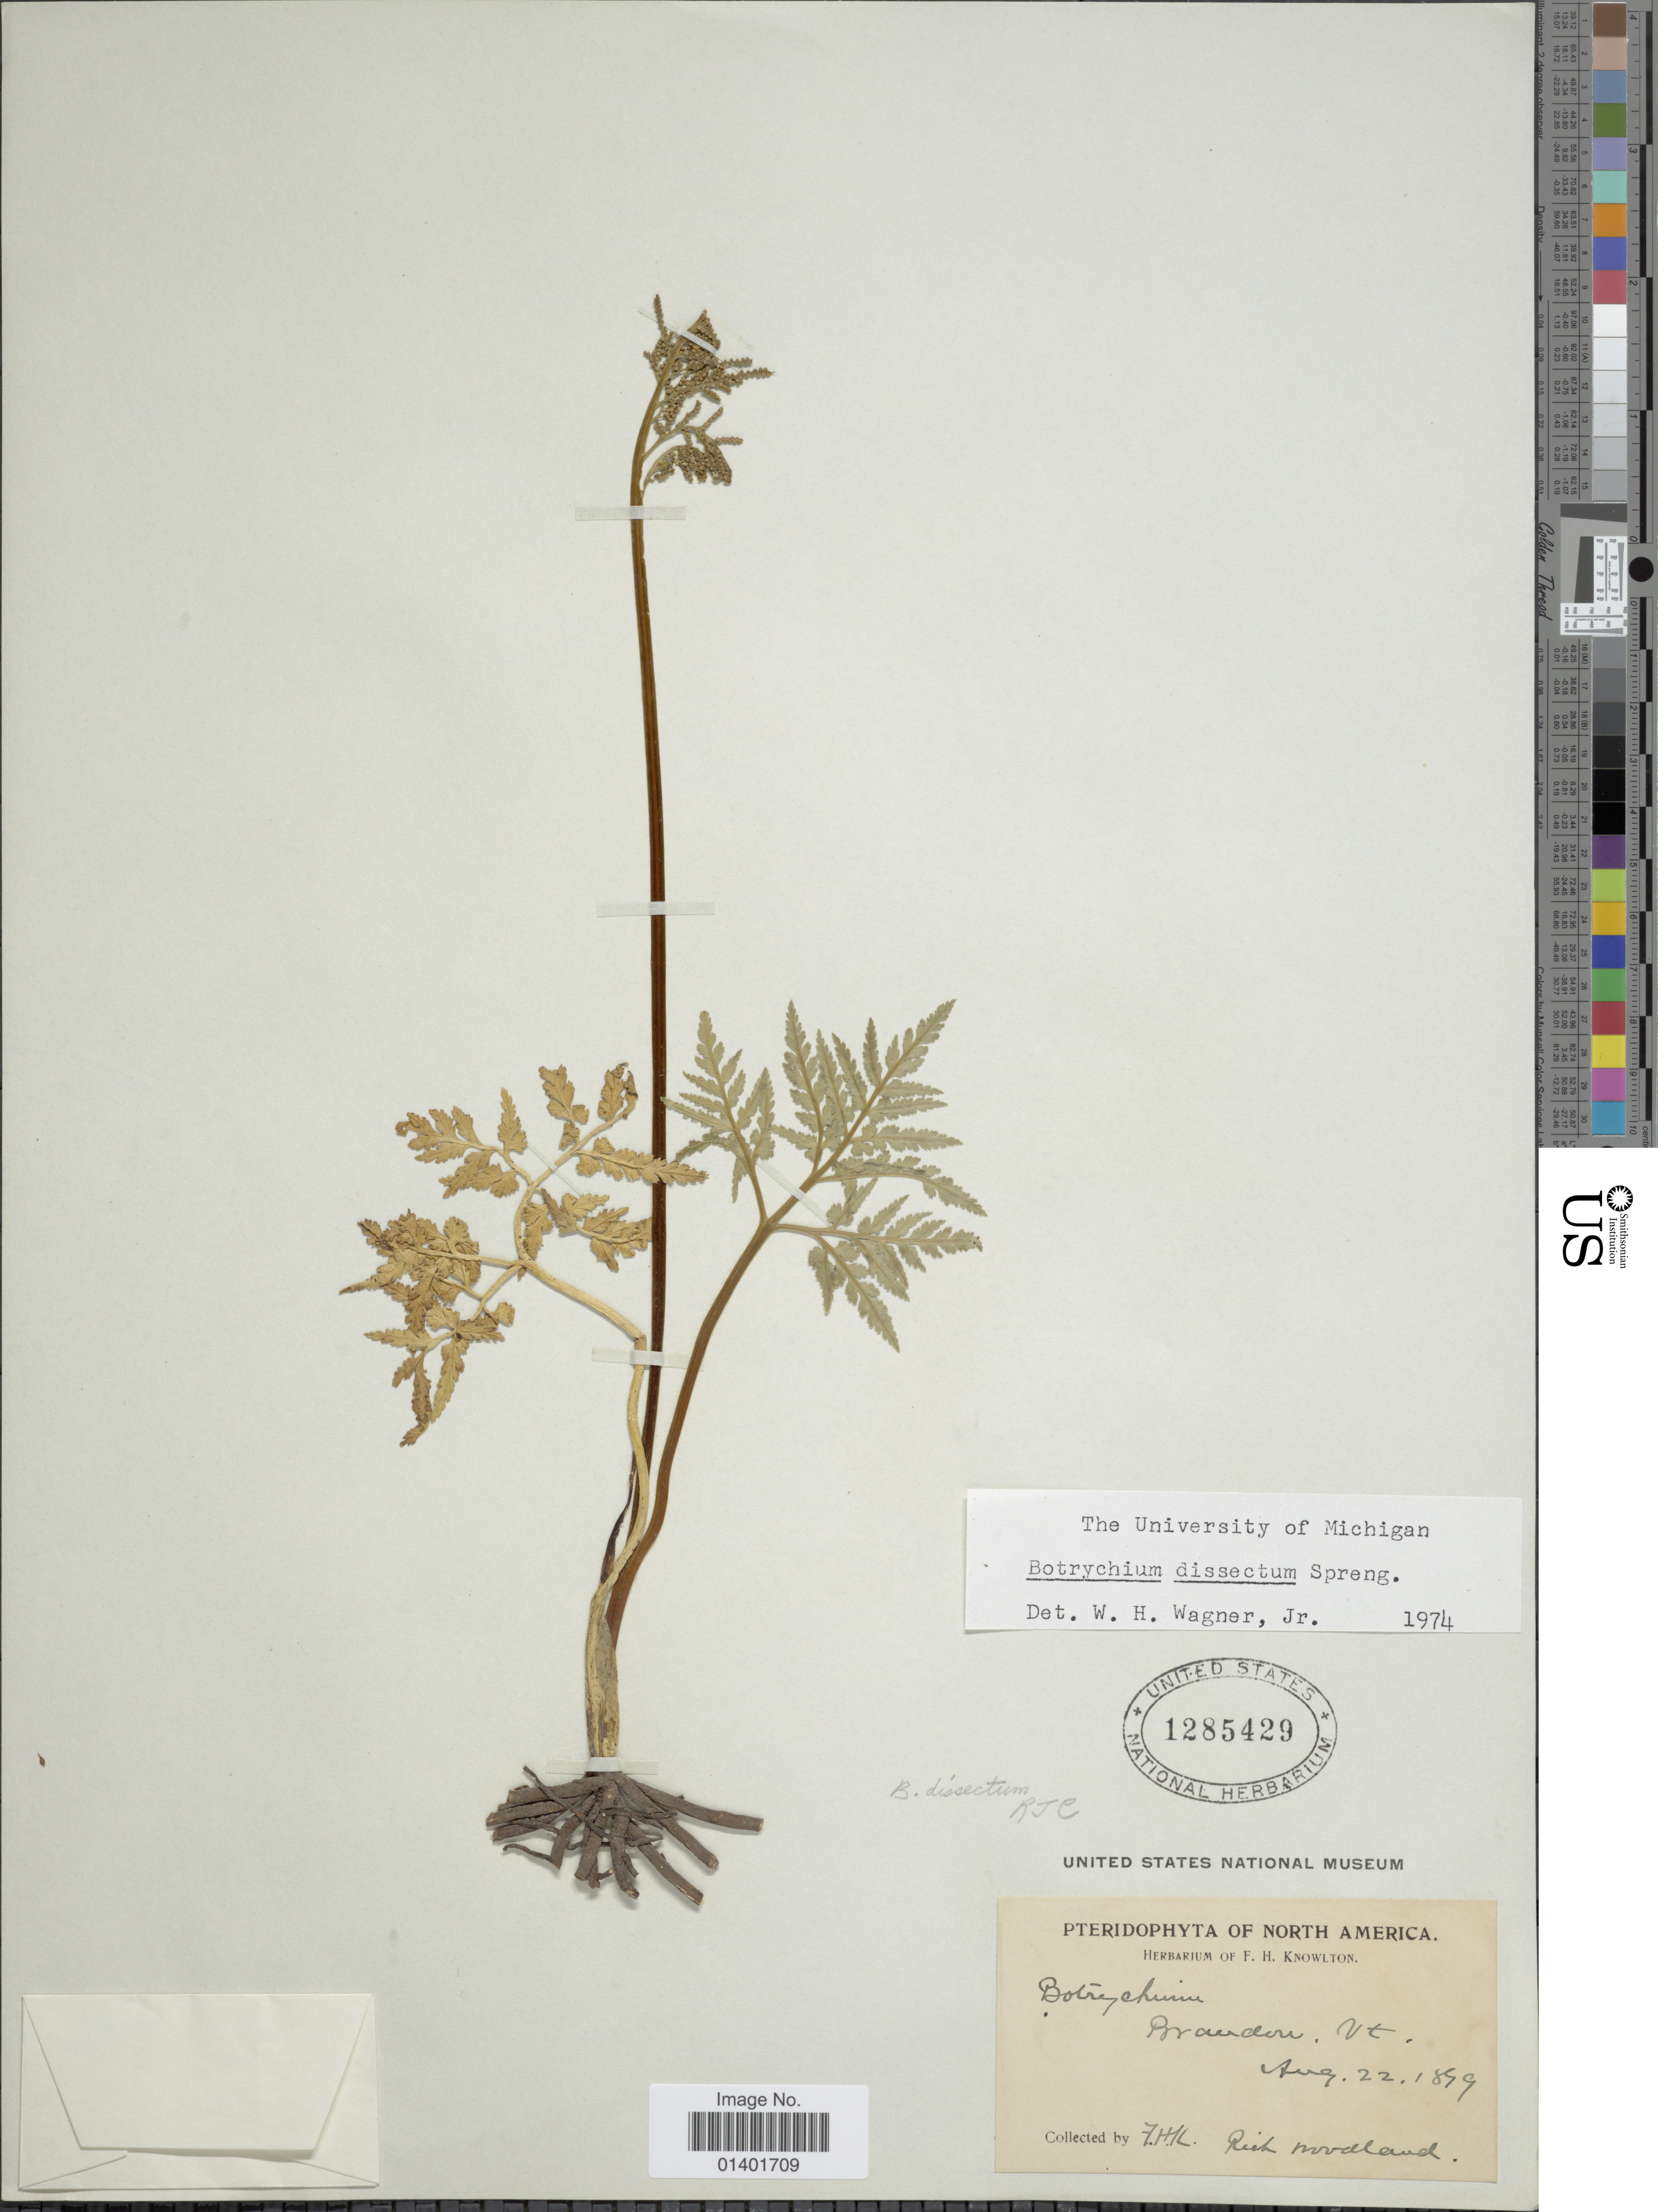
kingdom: Plantae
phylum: Tracheophyta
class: Polypodiopsida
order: Ophioglossales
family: Ophioglossaceae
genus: Botrychium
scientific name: Botrychium dissectum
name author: Spreng.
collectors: F. H. Knowlton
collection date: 1899-08-22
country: United States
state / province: Vermont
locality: Brandon.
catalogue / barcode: US 1285429